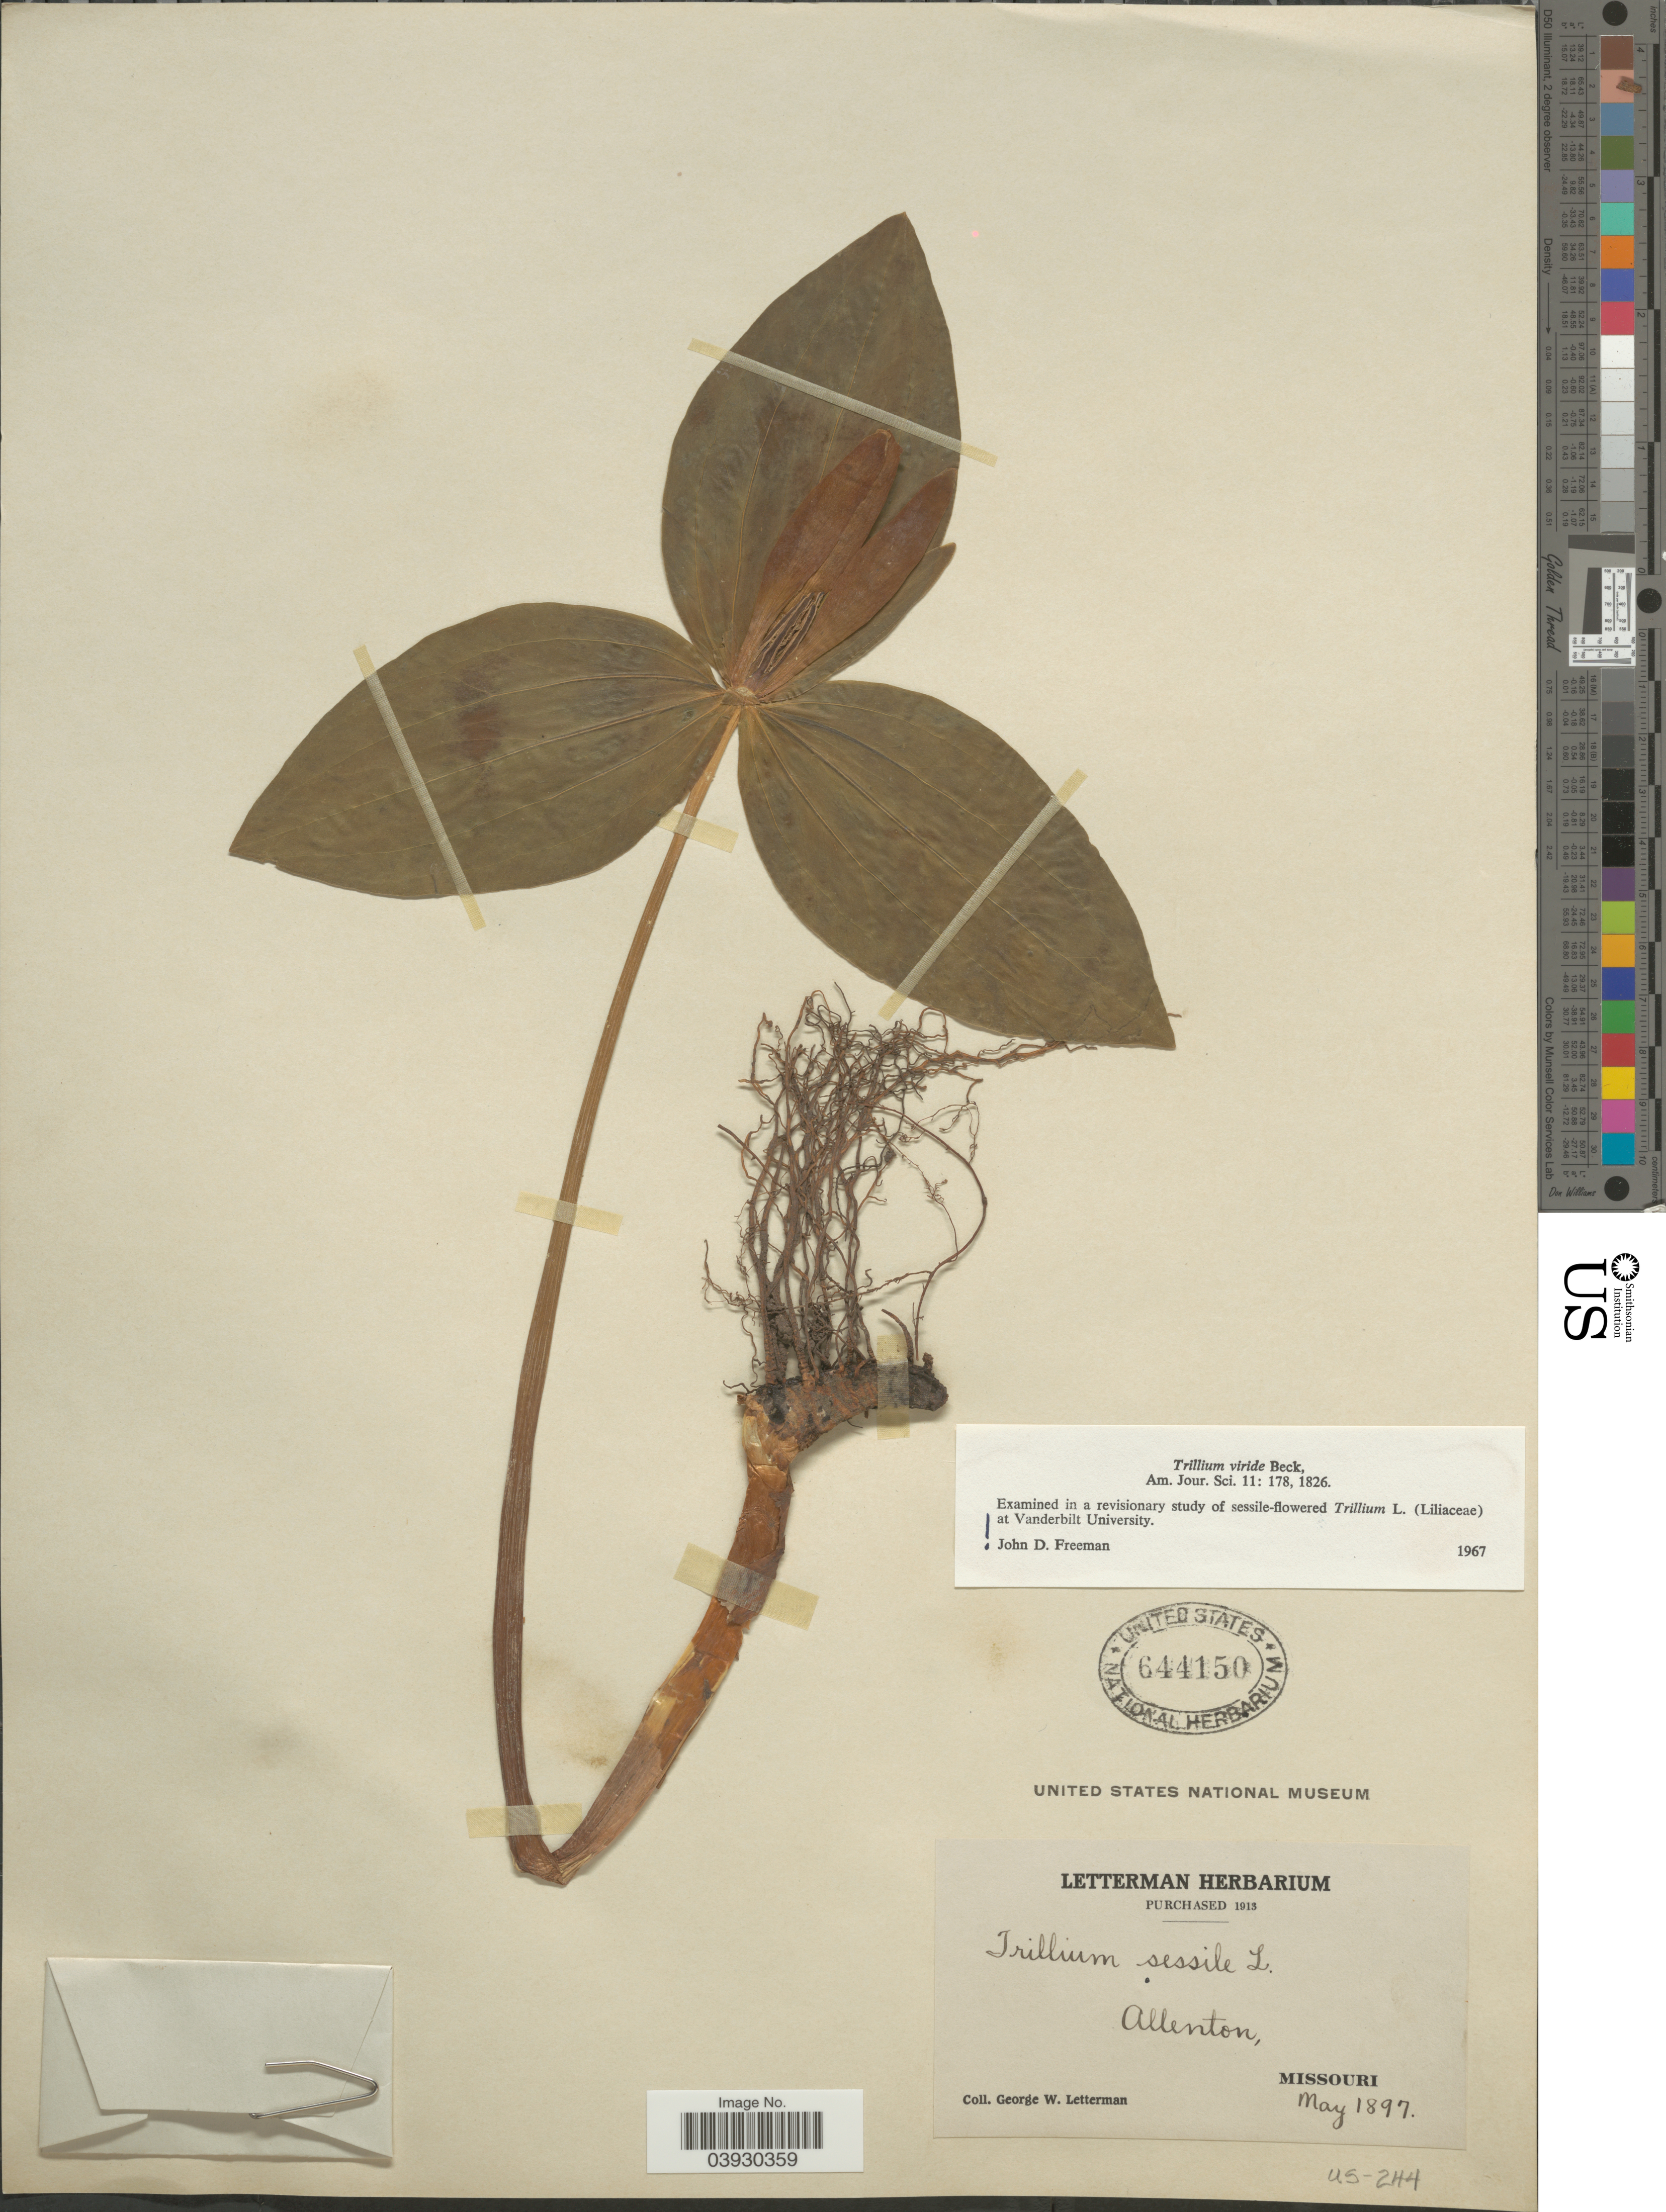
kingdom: Plantae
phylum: Tracheophyta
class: Liliopsida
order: Liliales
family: Melanthiaceae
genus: Trillium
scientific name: Trillium viride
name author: L.C. Beck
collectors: G. W. Letterman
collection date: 1897-05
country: United States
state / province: Missouri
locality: Allenton.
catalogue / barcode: US 644150